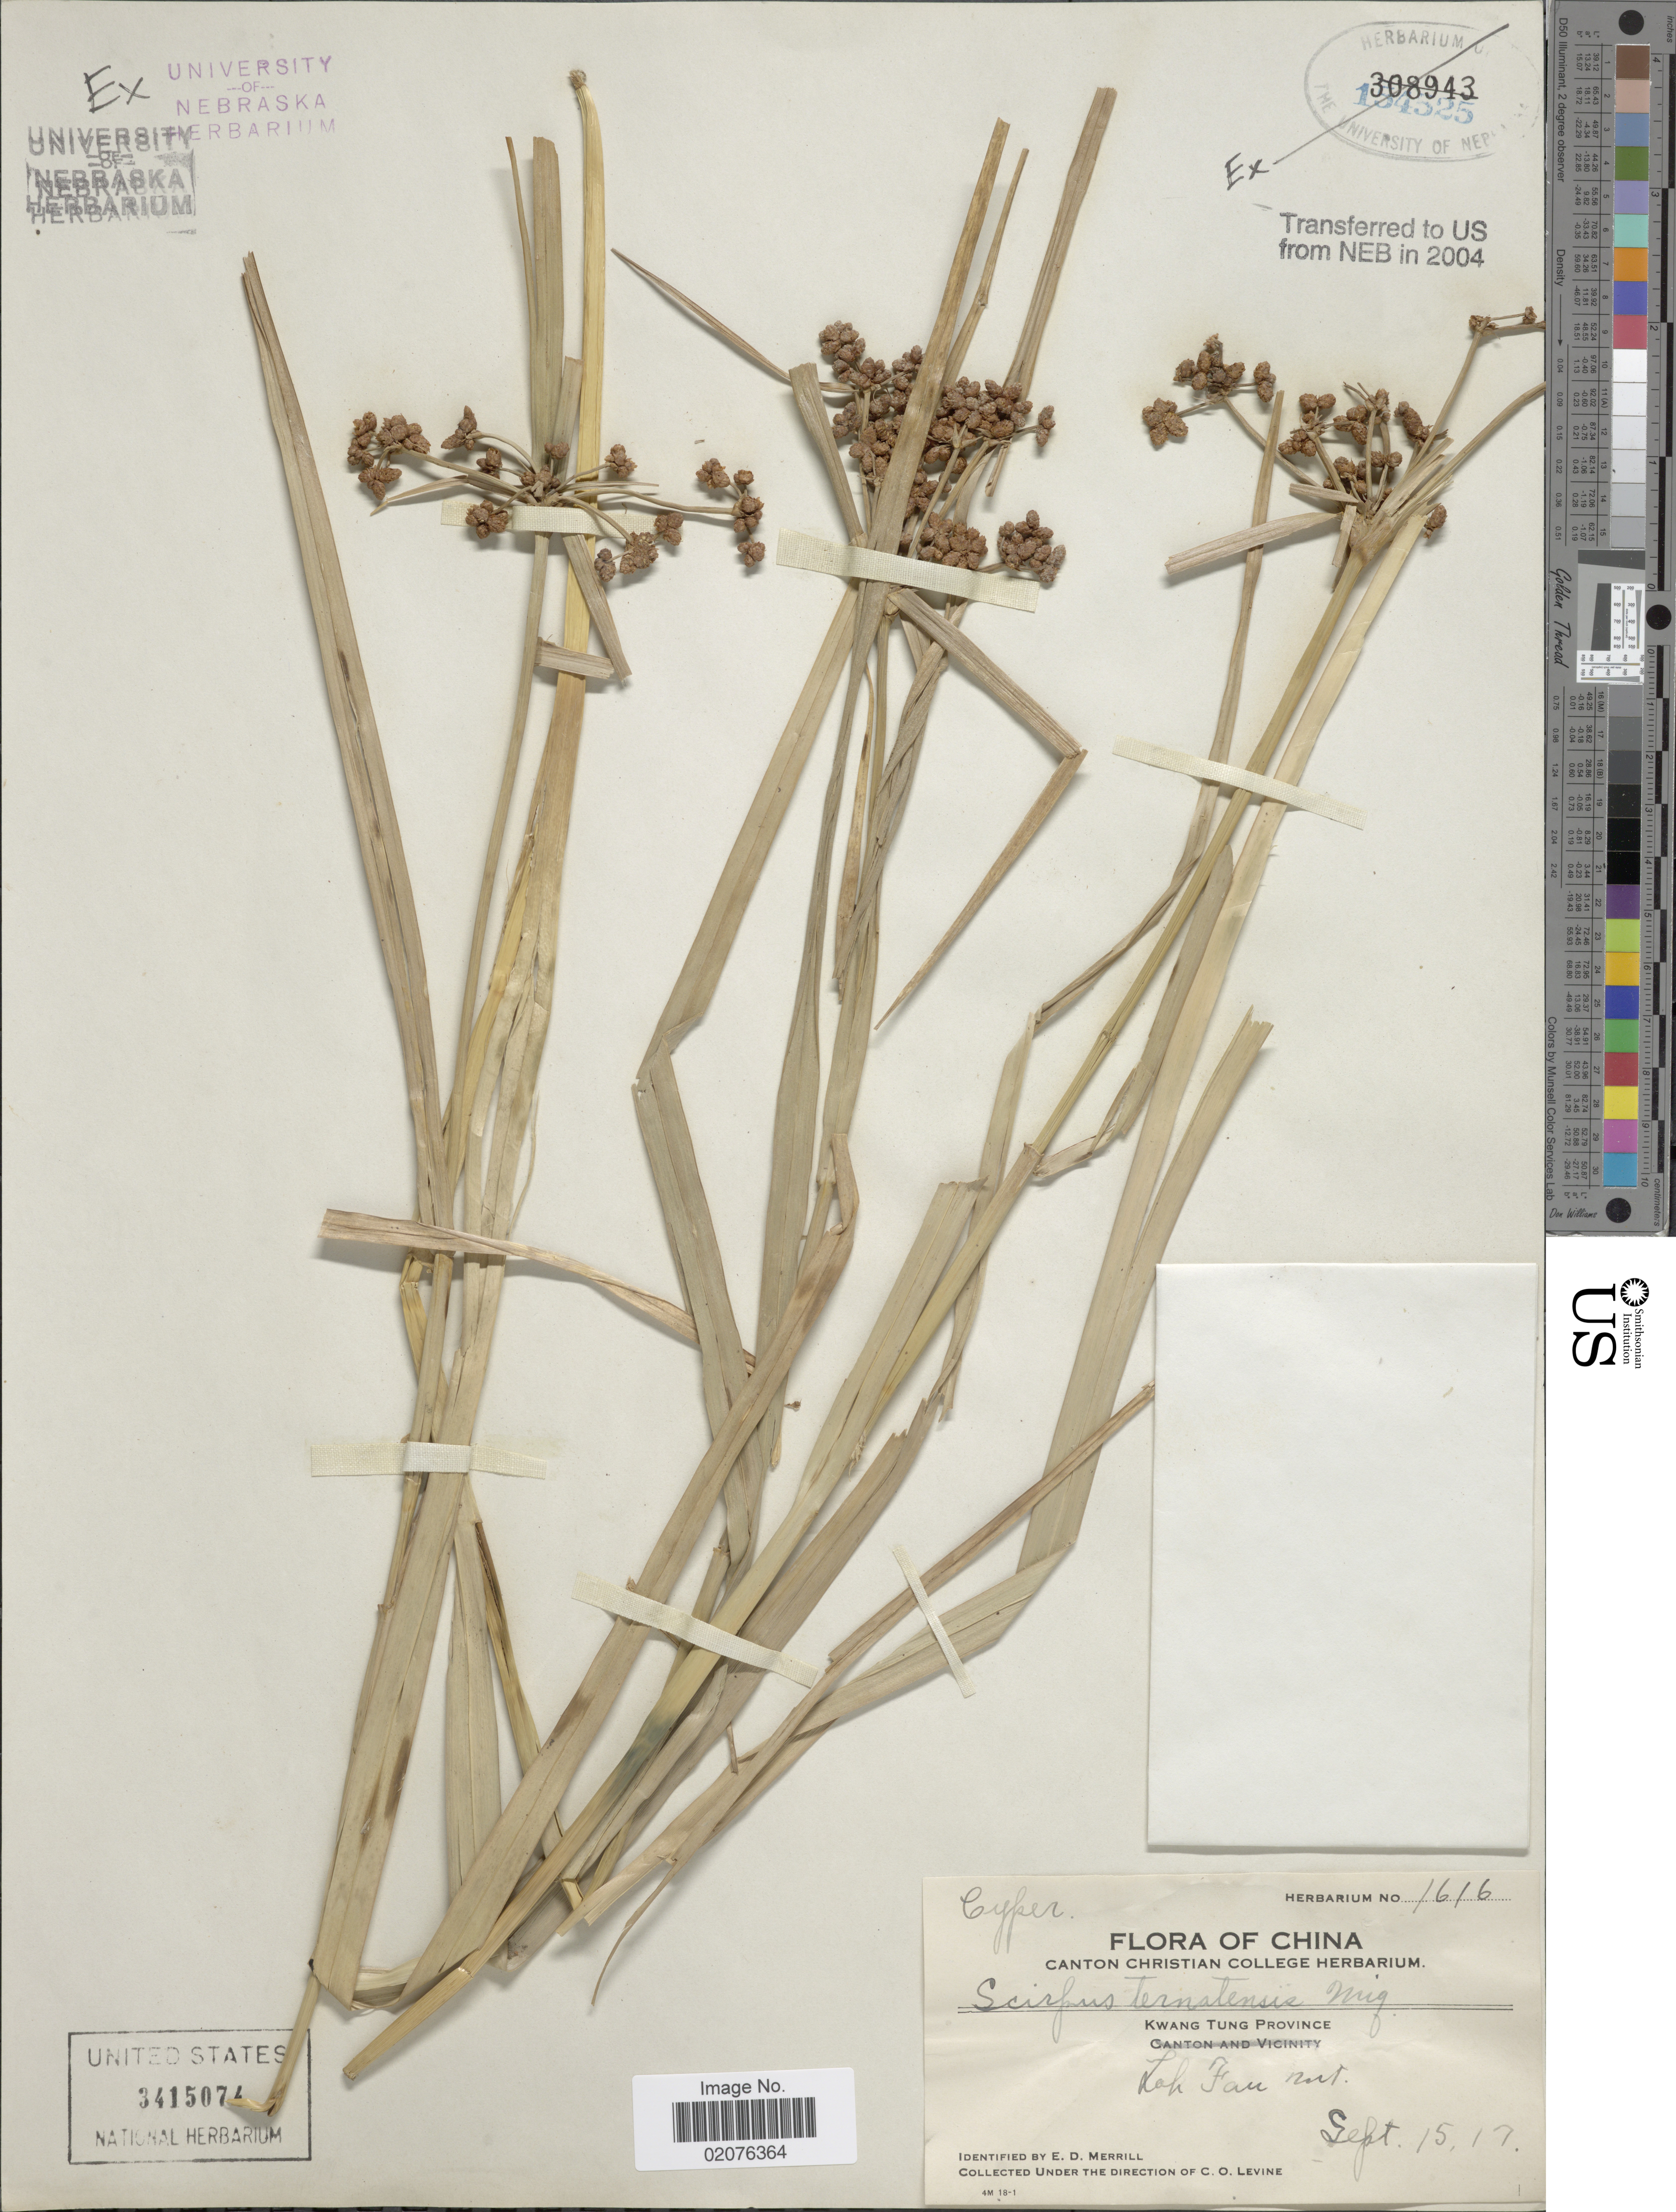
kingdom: Plantae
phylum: Tracheophyta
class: Liliopsida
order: Poales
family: Cyperaceae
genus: Scirpus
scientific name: Scirpus ternatanus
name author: Reinw. ex Miq.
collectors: E. D. Merrill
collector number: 1616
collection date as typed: Transcribed d/m/y: 15/9/17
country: China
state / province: Guangdong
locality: Kwang Tung Province Loh Fau Mt.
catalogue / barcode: US 3415074